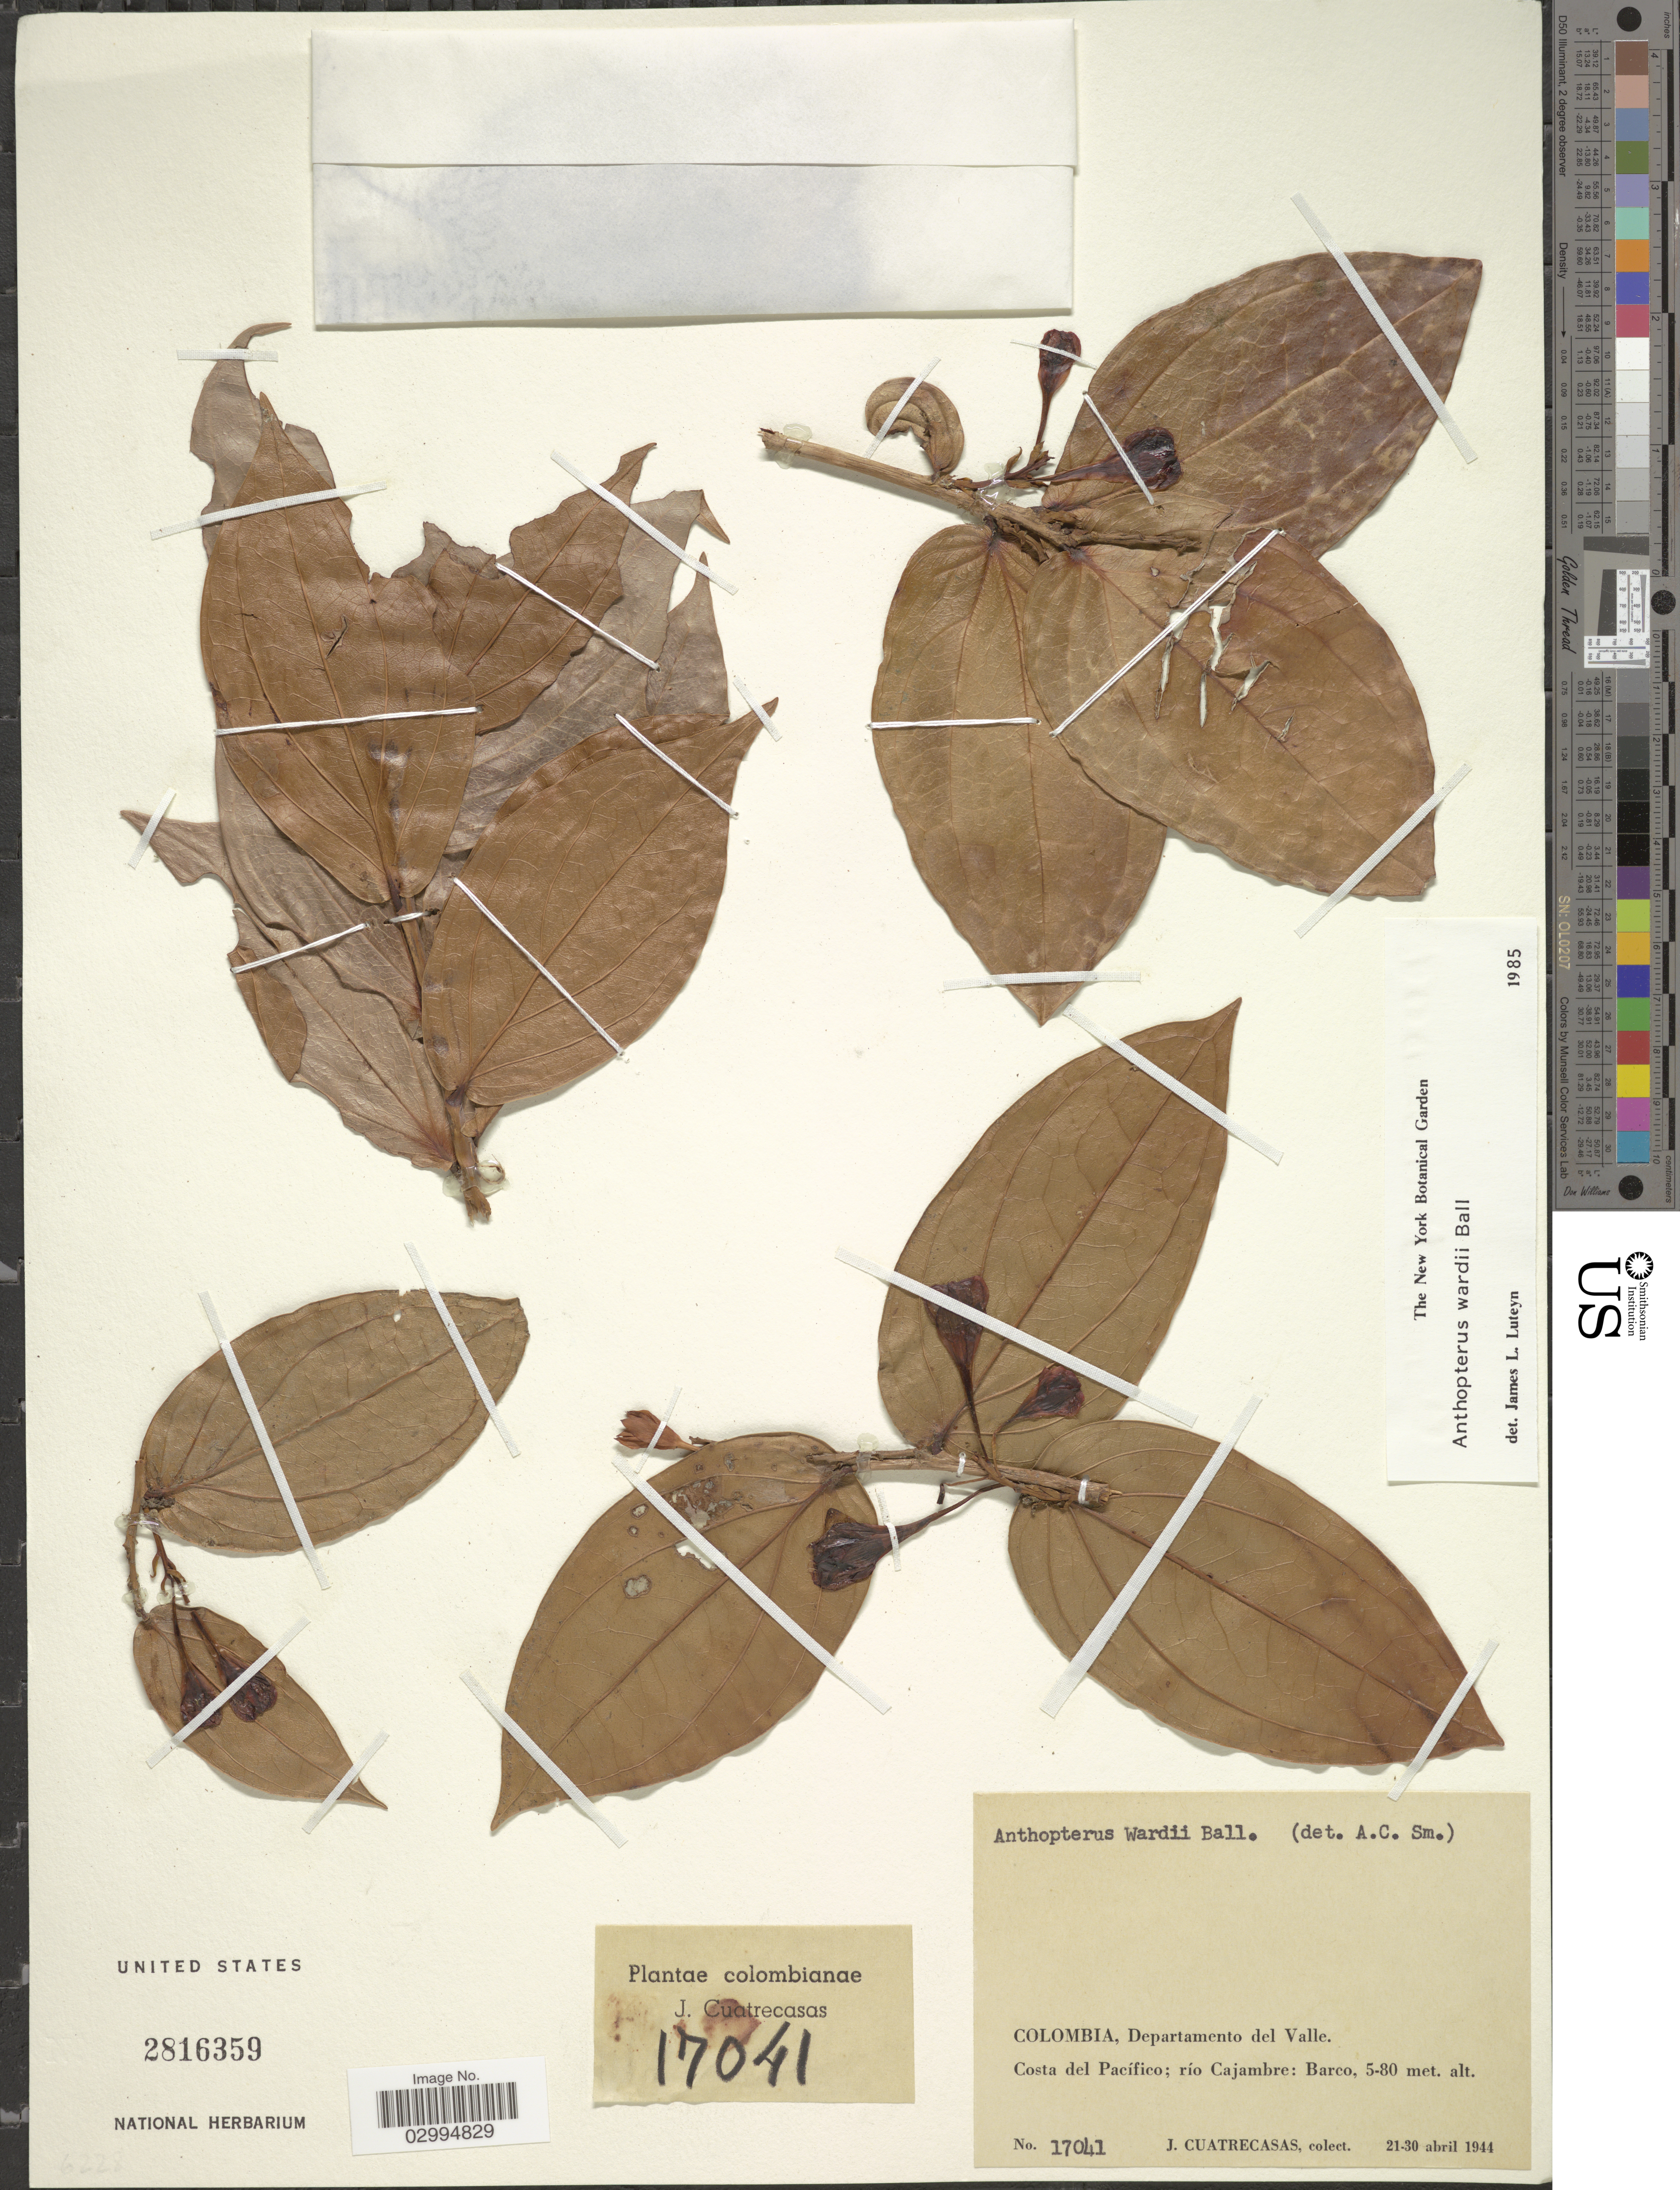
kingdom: Plantae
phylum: Tracheophyta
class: Magnoliopsida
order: Ericales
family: Ericaceae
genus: Anthopterus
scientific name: Anthopterus wardii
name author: Ball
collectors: J. Cuatrecasas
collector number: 17041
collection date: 1944-04-21/1944-04-30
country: Colombia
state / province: Valle del Cauca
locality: Departamento del Valle. Costa del Pacífico; río Cajambre: Barco.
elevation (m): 5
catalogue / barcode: US 2816359